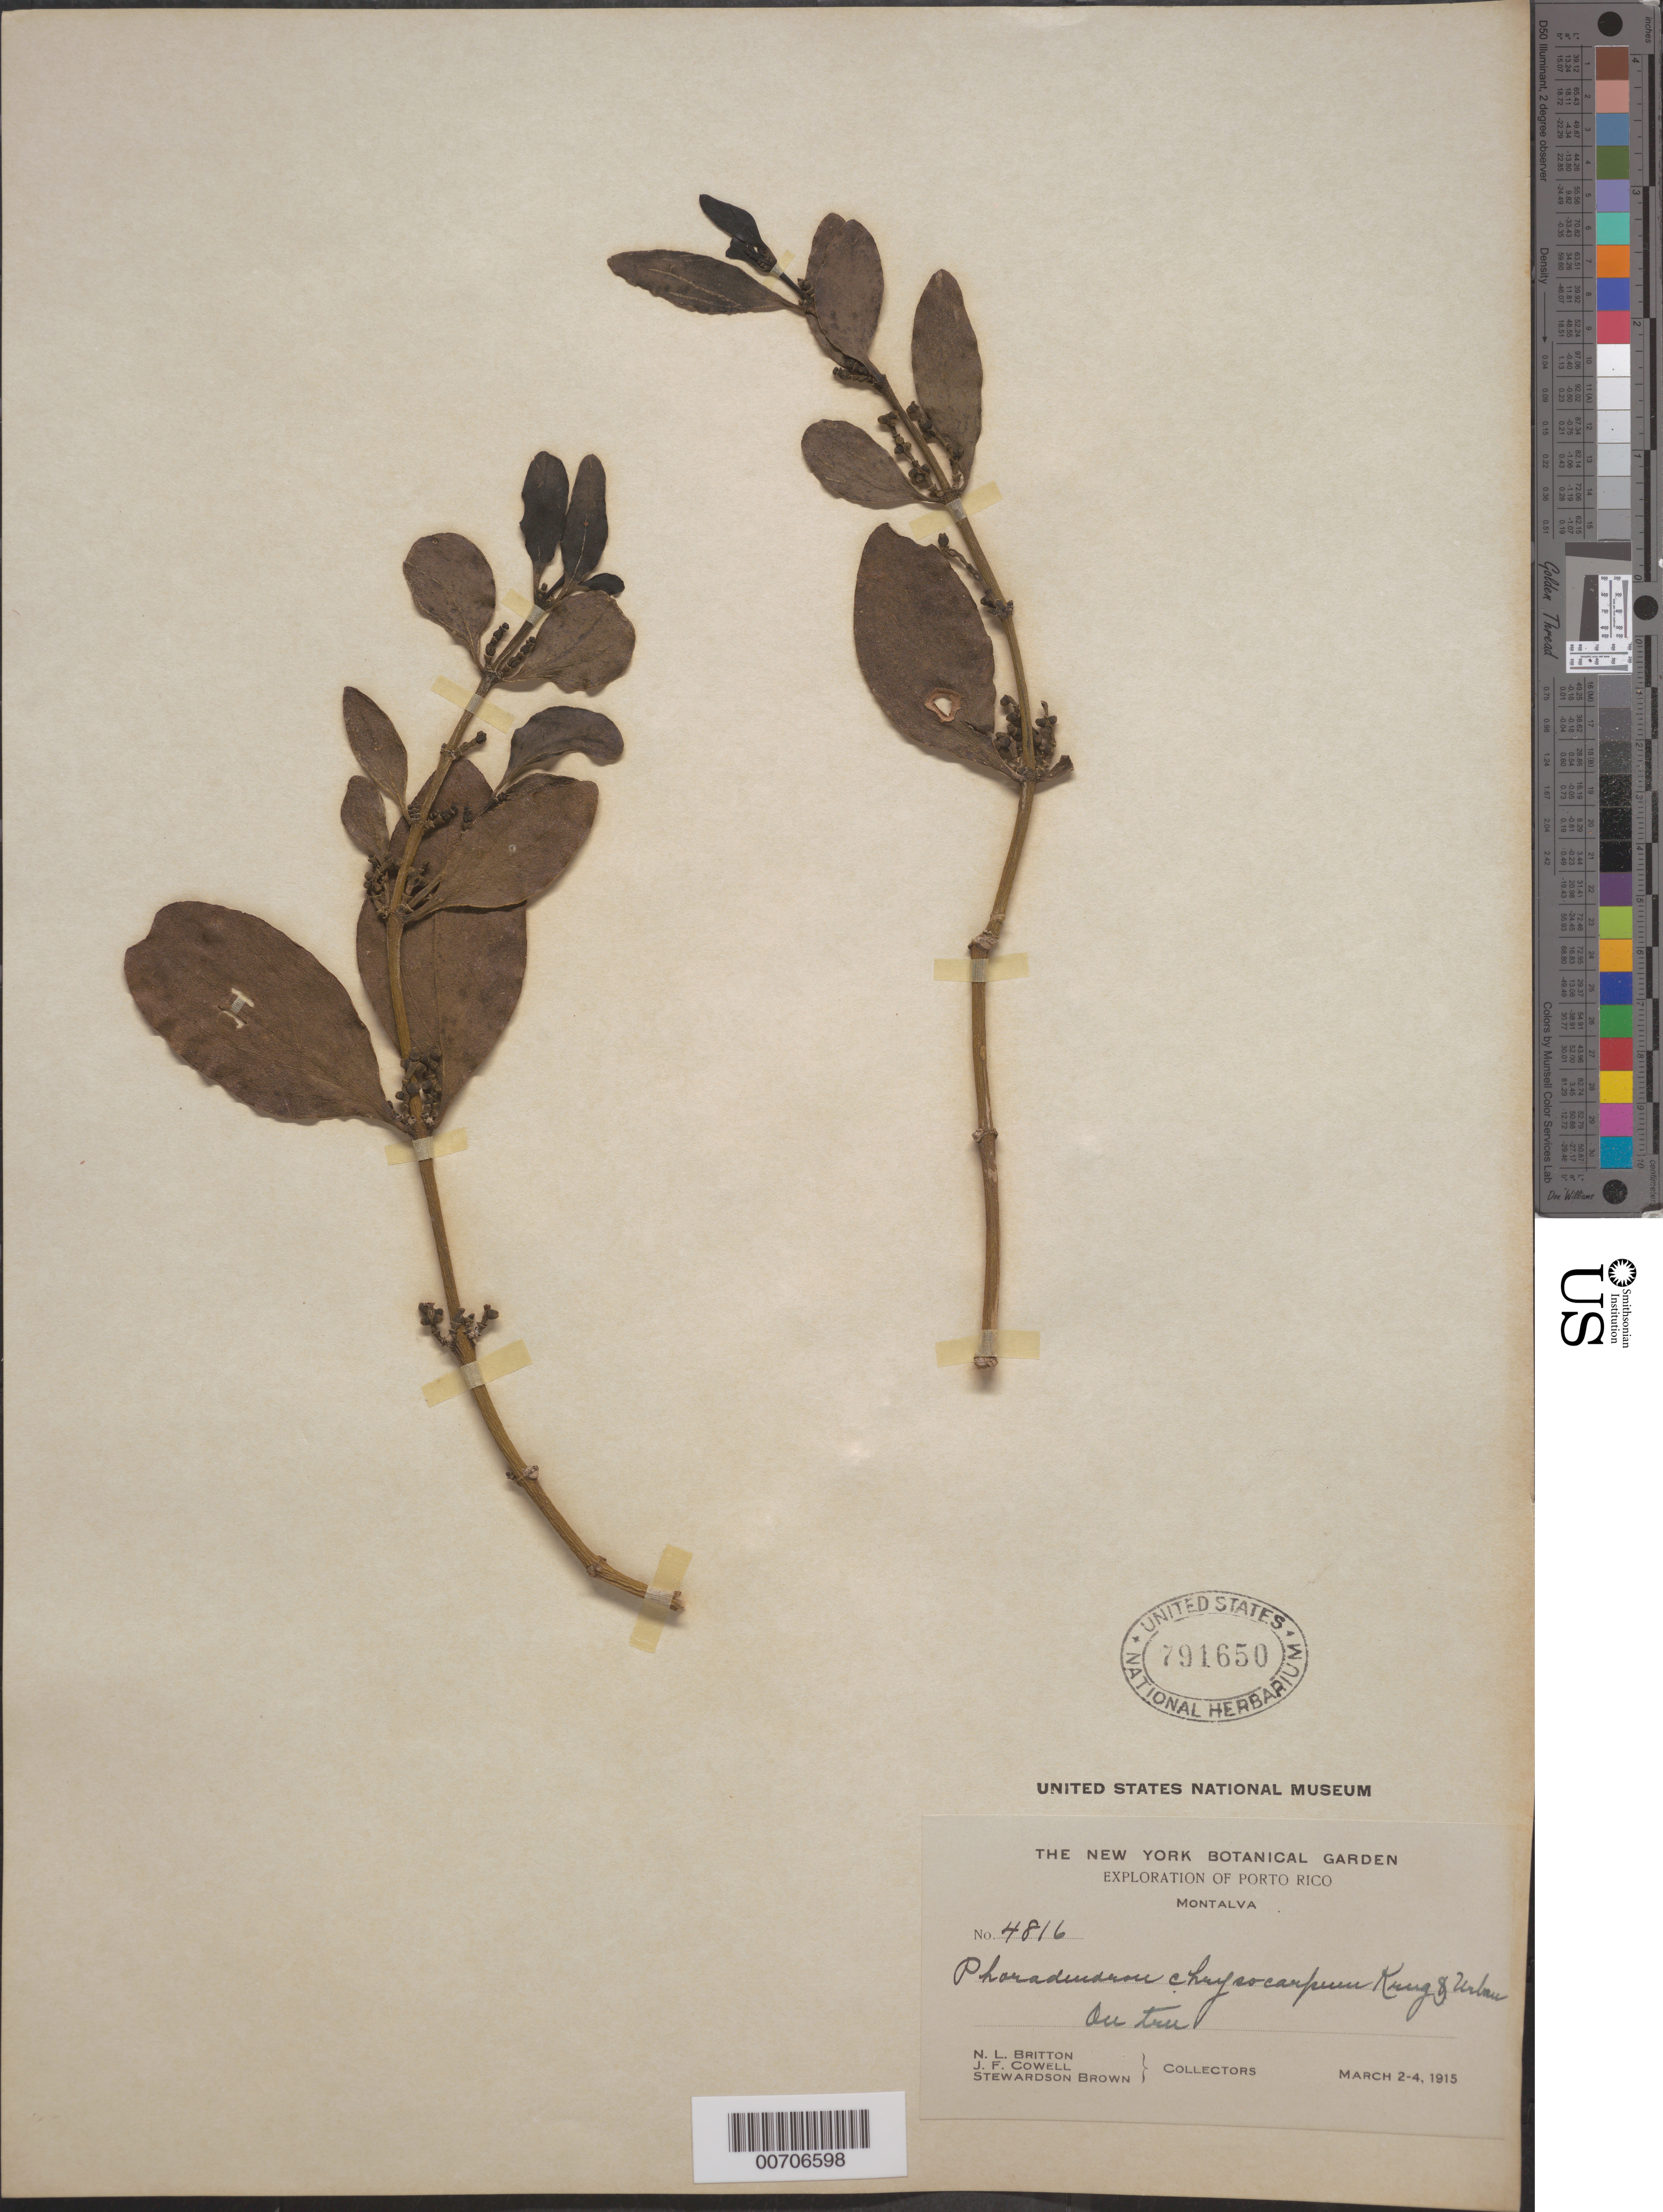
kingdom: Plantae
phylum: Tracheophyta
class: Magnoliopsida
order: Santalales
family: Viscaceae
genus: Phoradendron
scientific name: Phoradendron chrysocarpum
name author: Krug & Urb.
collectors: N. Britton, J. F. Cowell & S. Brown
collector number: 4816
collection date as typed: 02 Mar 1915 to 4 Mar 1915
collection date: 1915-03-02/1915-03-04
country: Puerto Rico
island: Greater Antilles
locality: Montalva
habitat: On tree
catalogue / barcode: US 791650